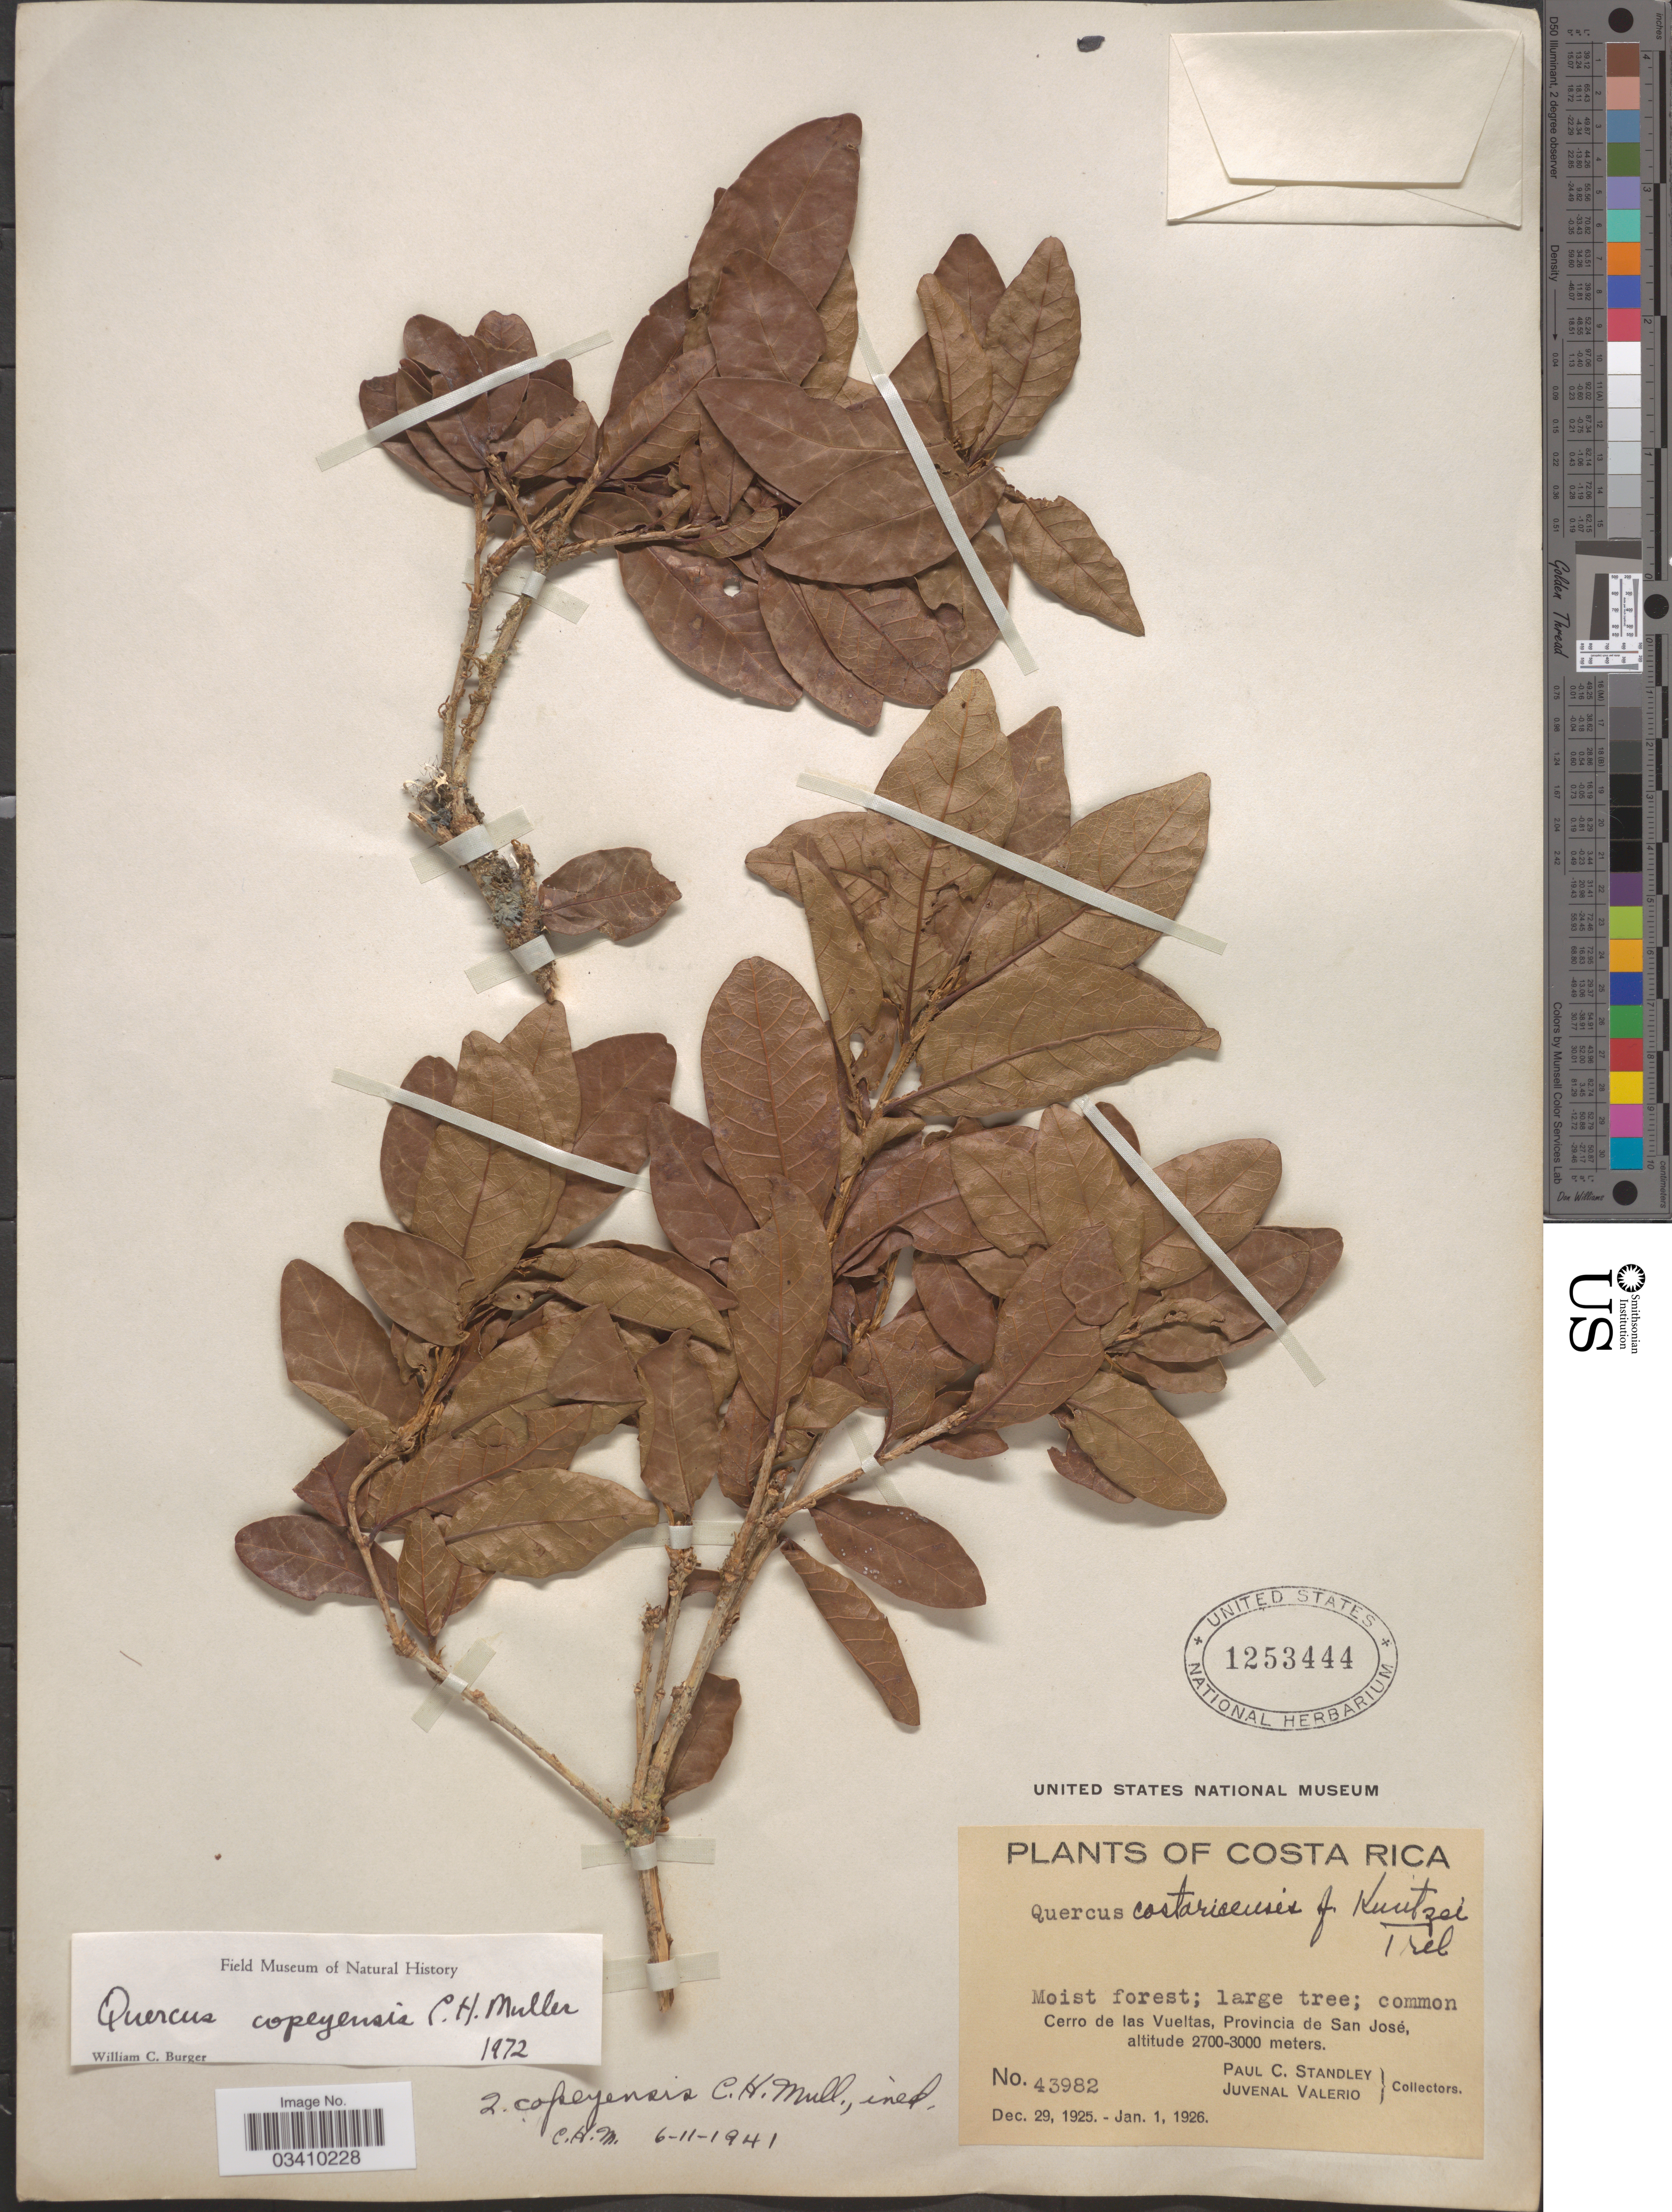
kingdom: Plantae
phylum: Tracheophyta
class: Magnoliopsida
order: Fagales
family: Fagaceae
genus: Quercus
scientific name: Quercus copeyensis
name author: C.H. Müll.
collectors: P. C. Standley & J. Valerio R.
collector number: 43982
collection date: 1920-12-29/1926-01-01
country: Costa Rica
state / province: San José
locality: Cerro de las Vueltas.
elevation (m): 2700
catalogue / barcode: US 1253444